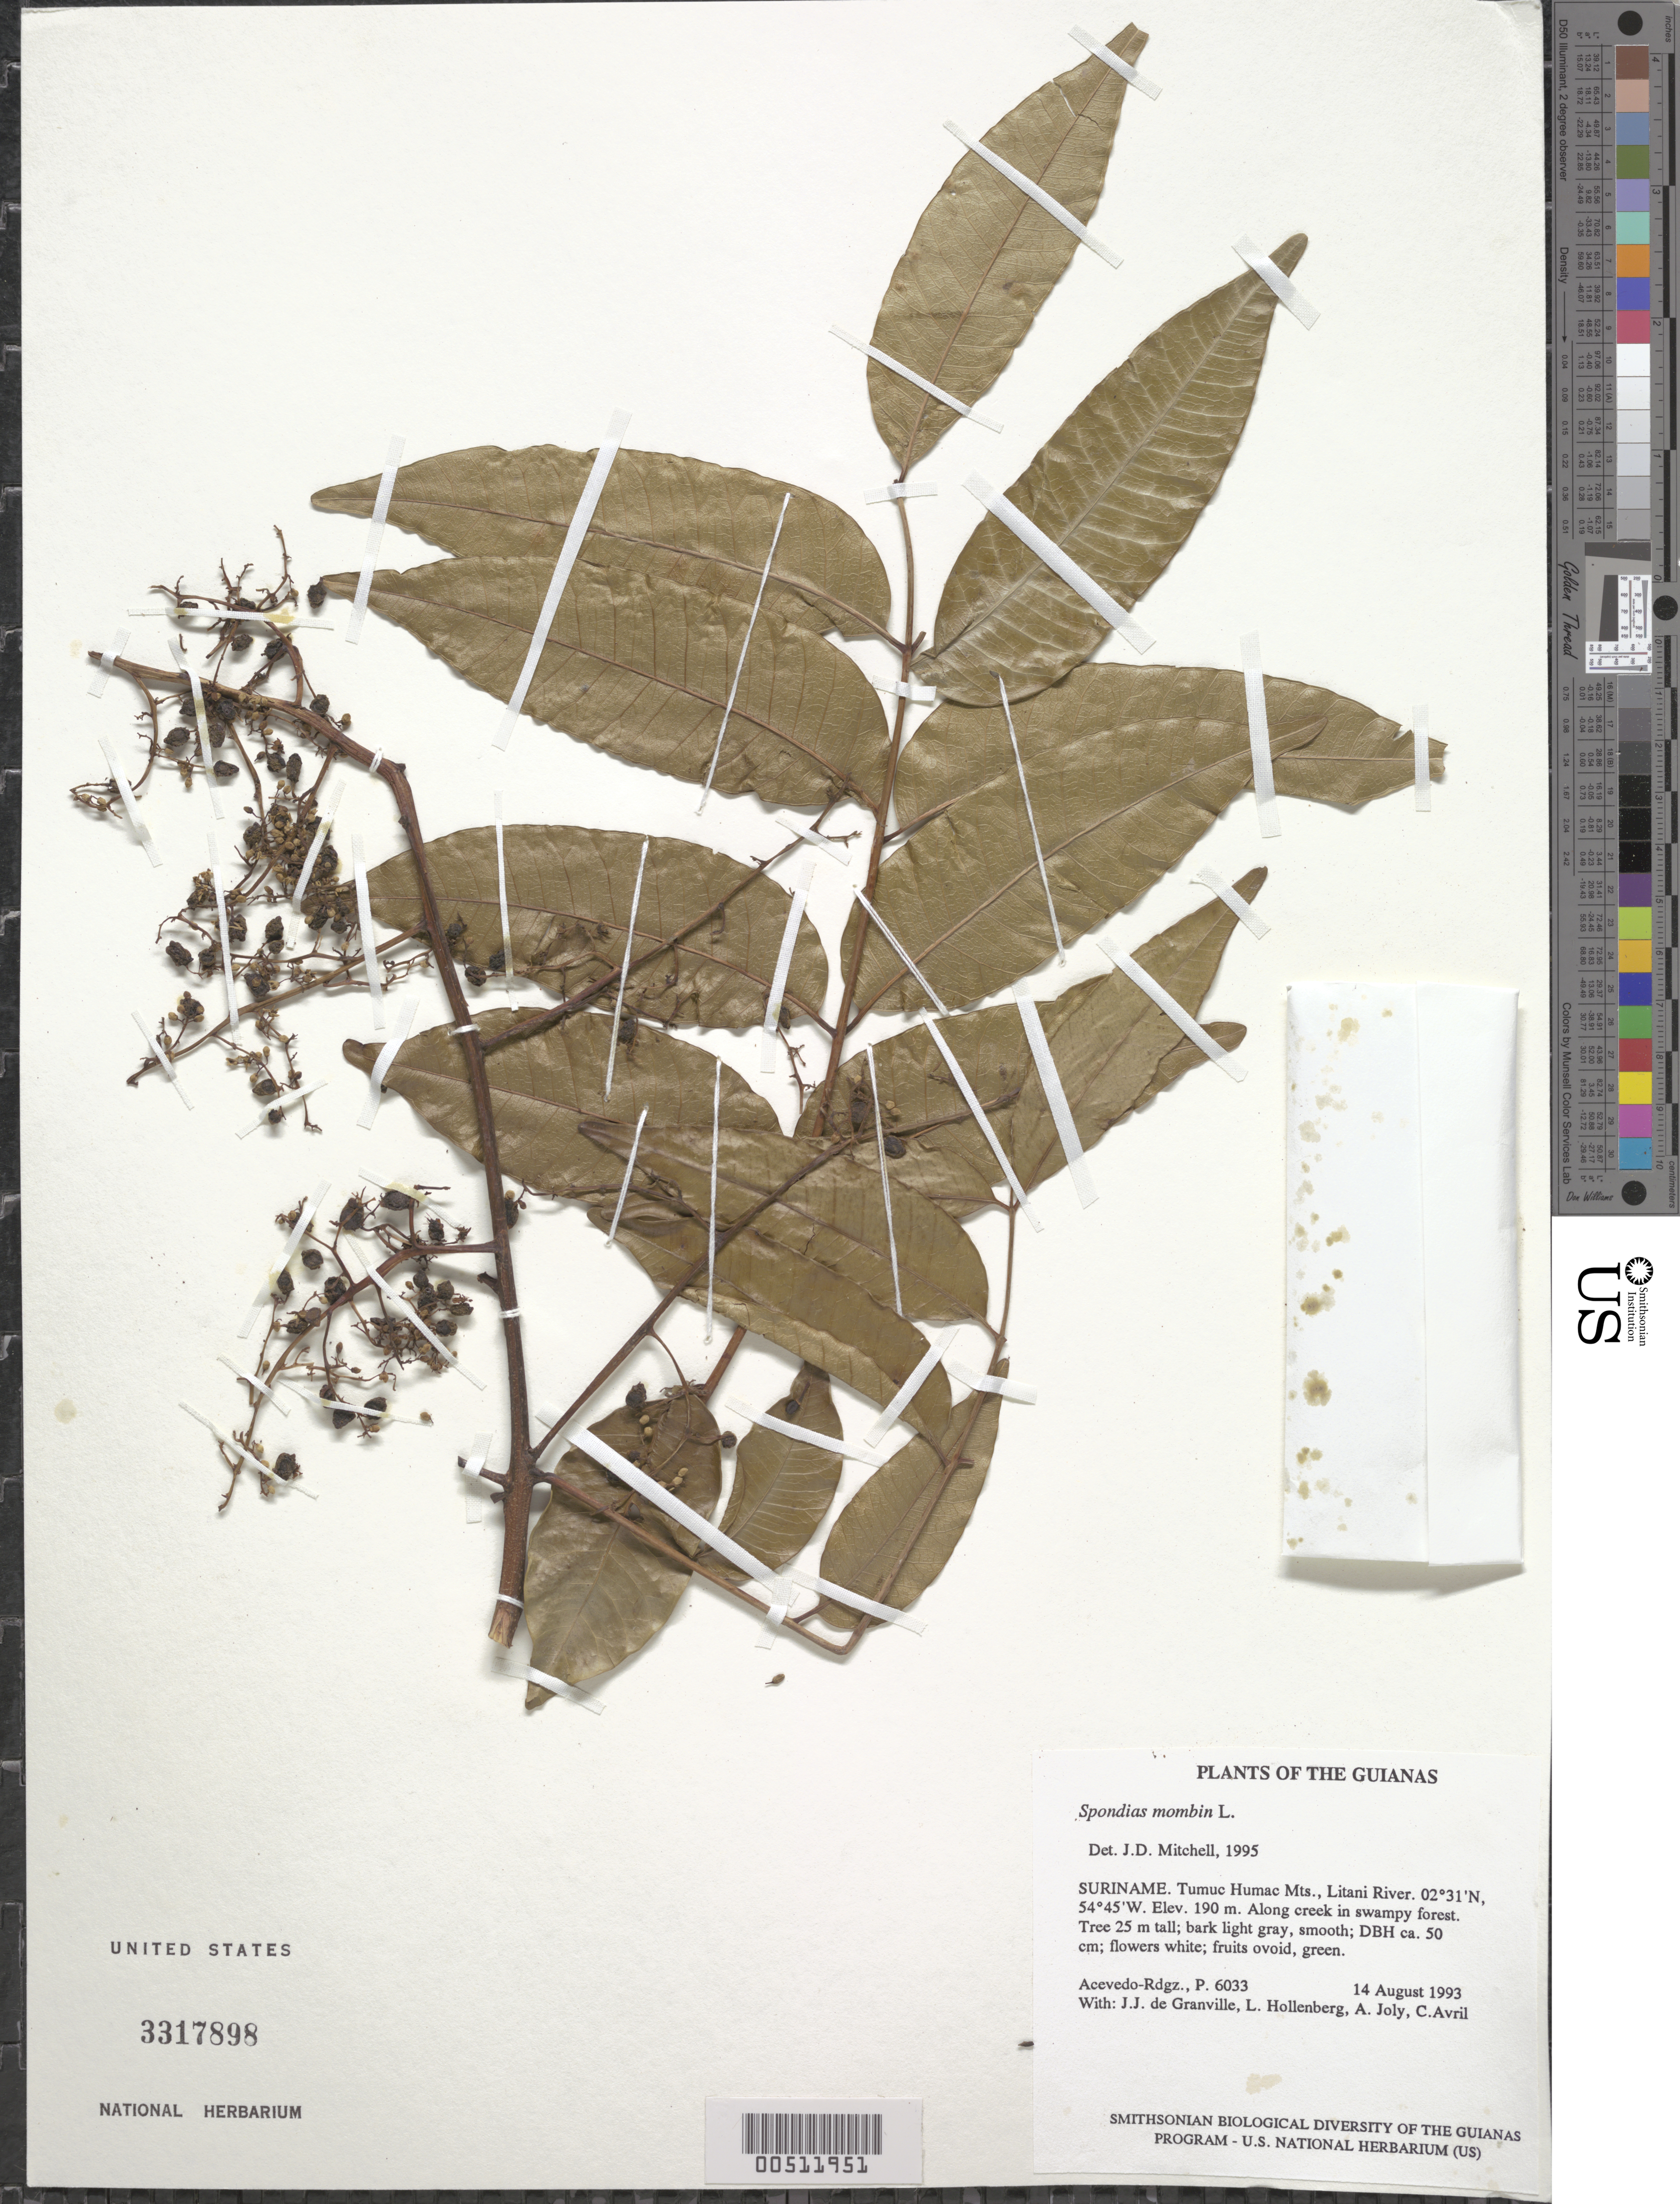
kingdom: Plantae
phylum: Tracheophyta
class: Magnoliopsida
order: Sapindales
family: Anacardiaceae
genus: Spondias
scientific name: Spondias mombin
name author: L.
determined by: Mitchell, John D.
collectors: P. Acevedo-Rodr.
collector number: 6033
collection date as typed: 14 Aug 1993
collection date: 1993-08-14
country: Suriname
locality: Tumuc Humac Mts., Lituani River.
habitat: Along creek in swampy forest.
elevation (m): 190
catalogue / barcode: US 3317898